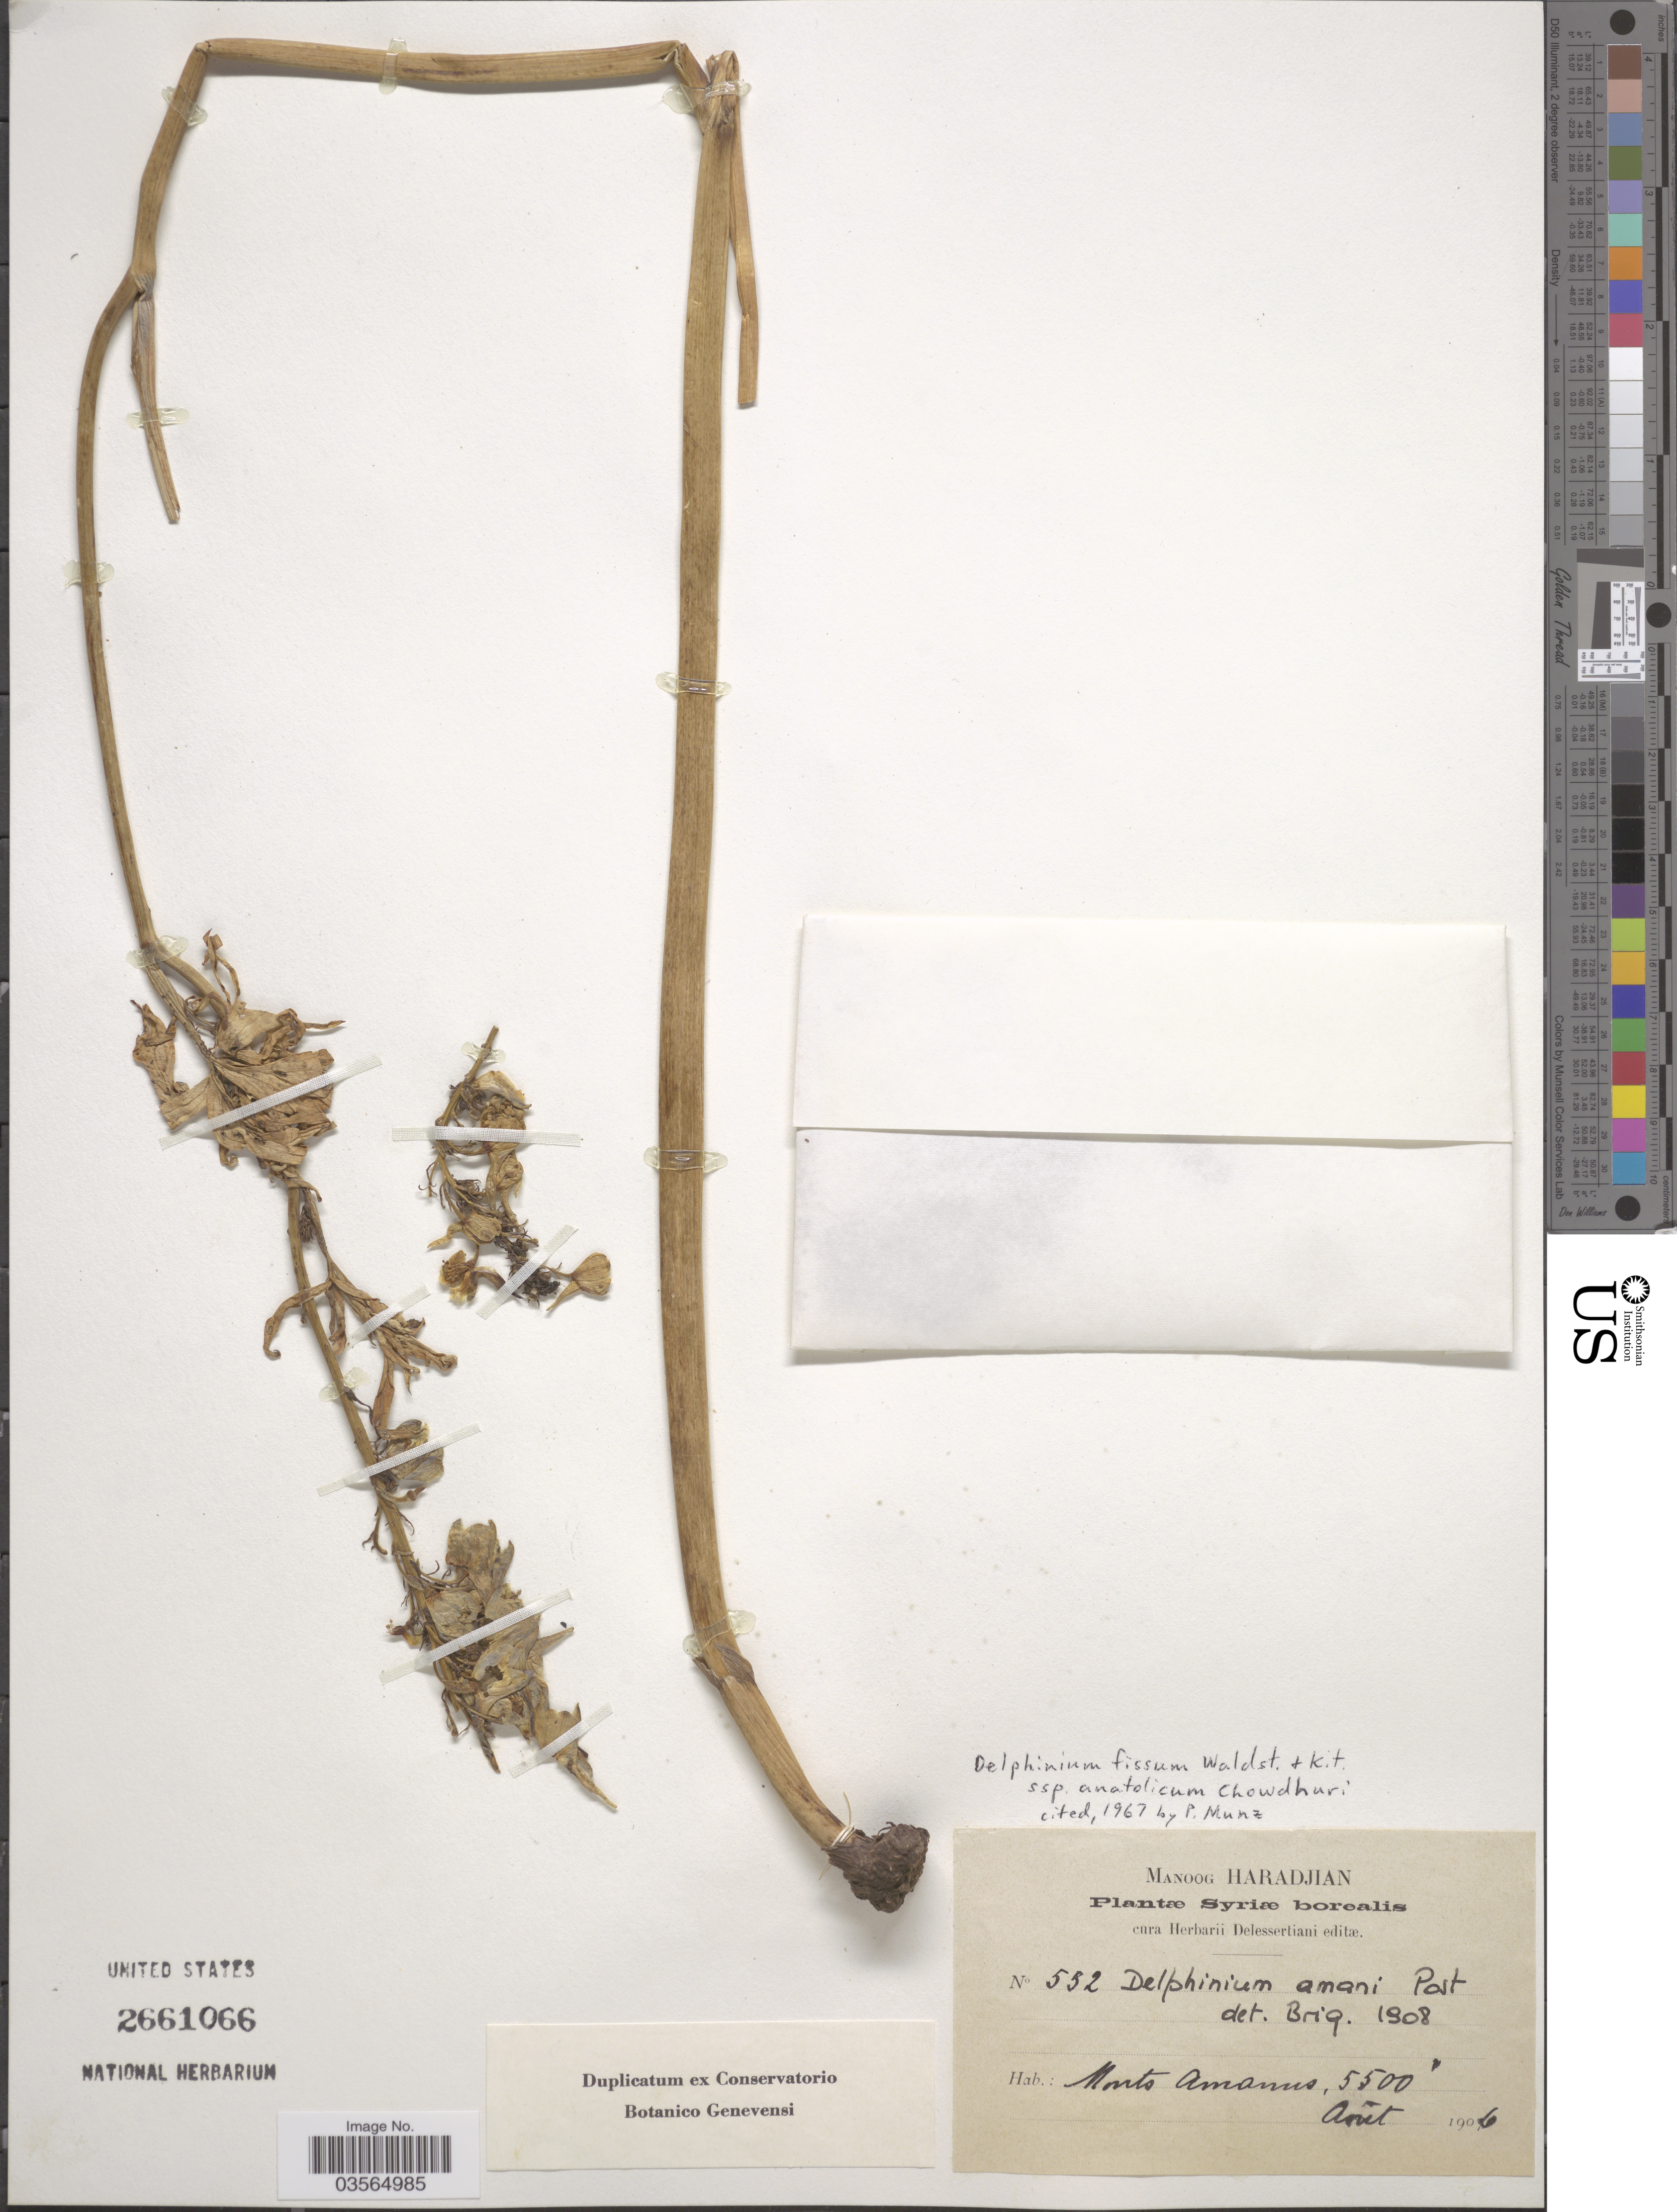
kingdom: Plantae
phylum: Tracheophyta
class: Magnoliopsida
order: Ranunculales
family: Ranunculaceae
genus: Delphinium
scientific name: Delphinium fissum subsp. anatolicum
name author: Chowdhuri & P.H. Davis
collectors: M. Haradjian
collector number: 552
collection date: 1906-08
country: Syria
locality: Syriæ borealis. Monts Amanus.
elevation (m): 1676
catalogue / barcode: US 2661066